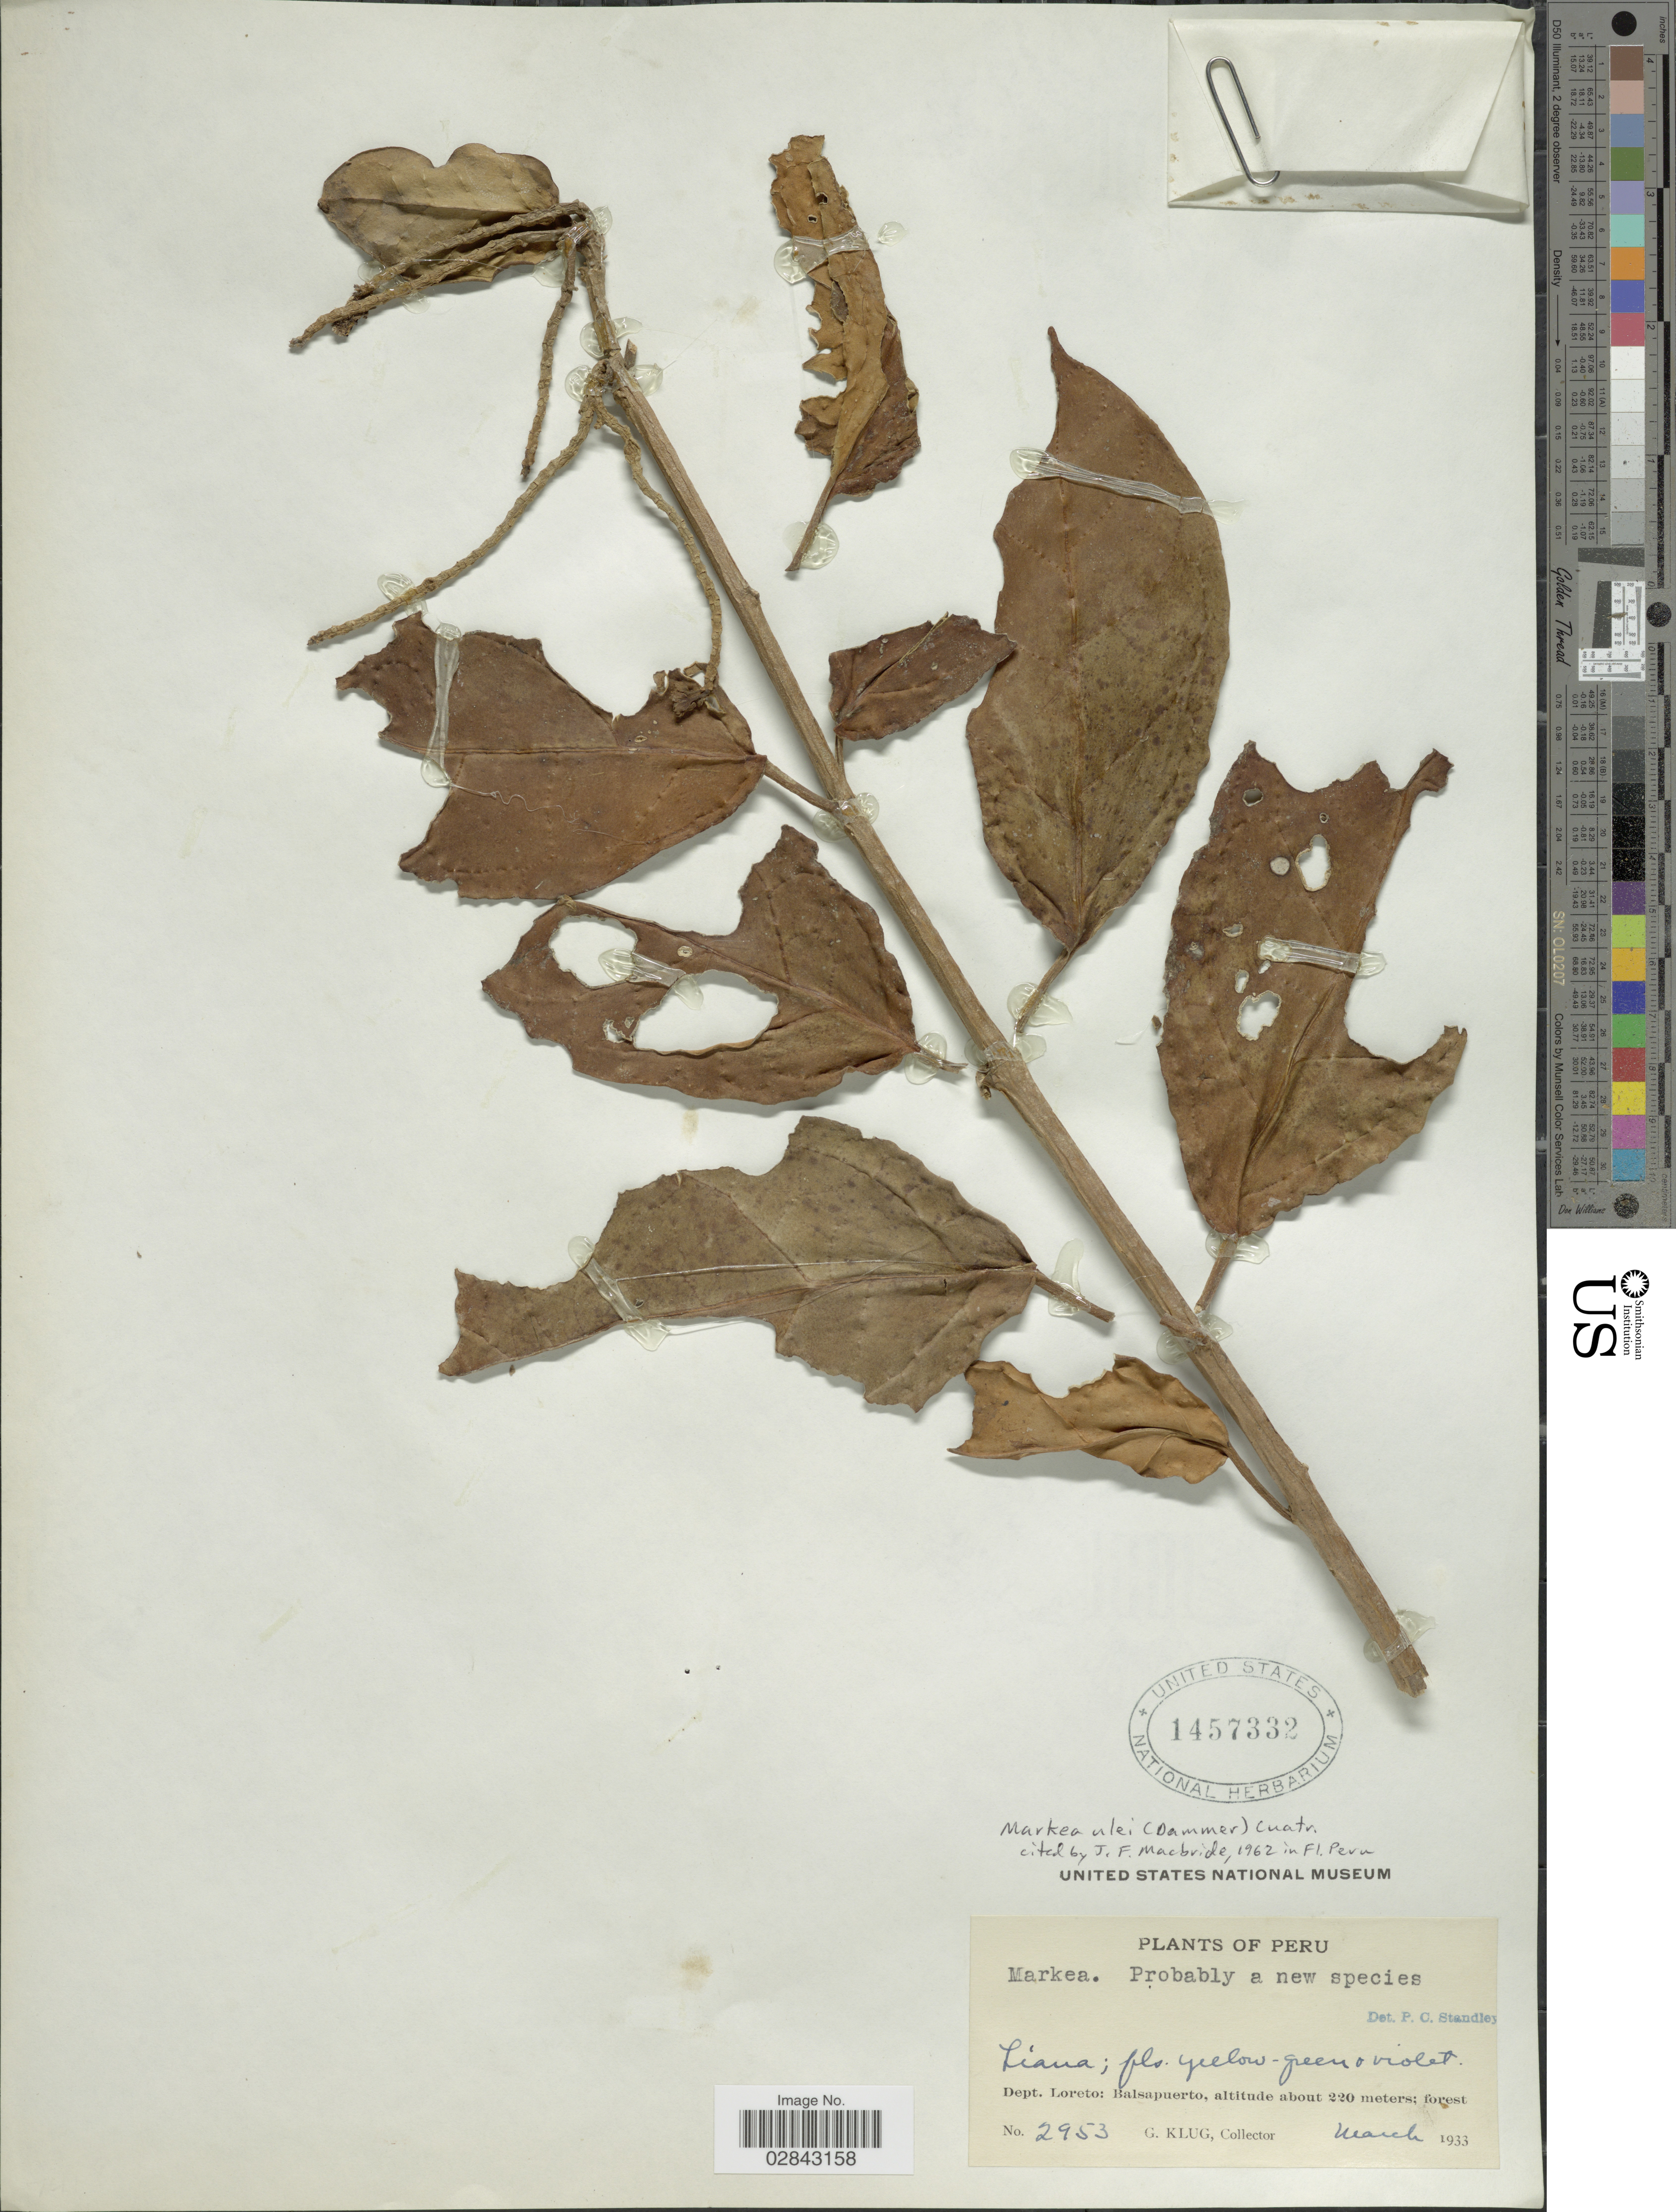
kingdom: Plantae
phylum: Tracheophyta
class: Magnoliopsida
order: Solanales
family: Solanaceae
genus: Hawkesiophyton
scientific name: Hawkesiophyton ulei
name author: (Dammer) Hunz.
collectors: G. Klug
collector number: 2953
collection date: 1933-03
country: Peru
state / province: Loreto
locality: Dept. Loreto: Balsapuerto.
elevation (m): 220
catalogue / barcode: US 1457332